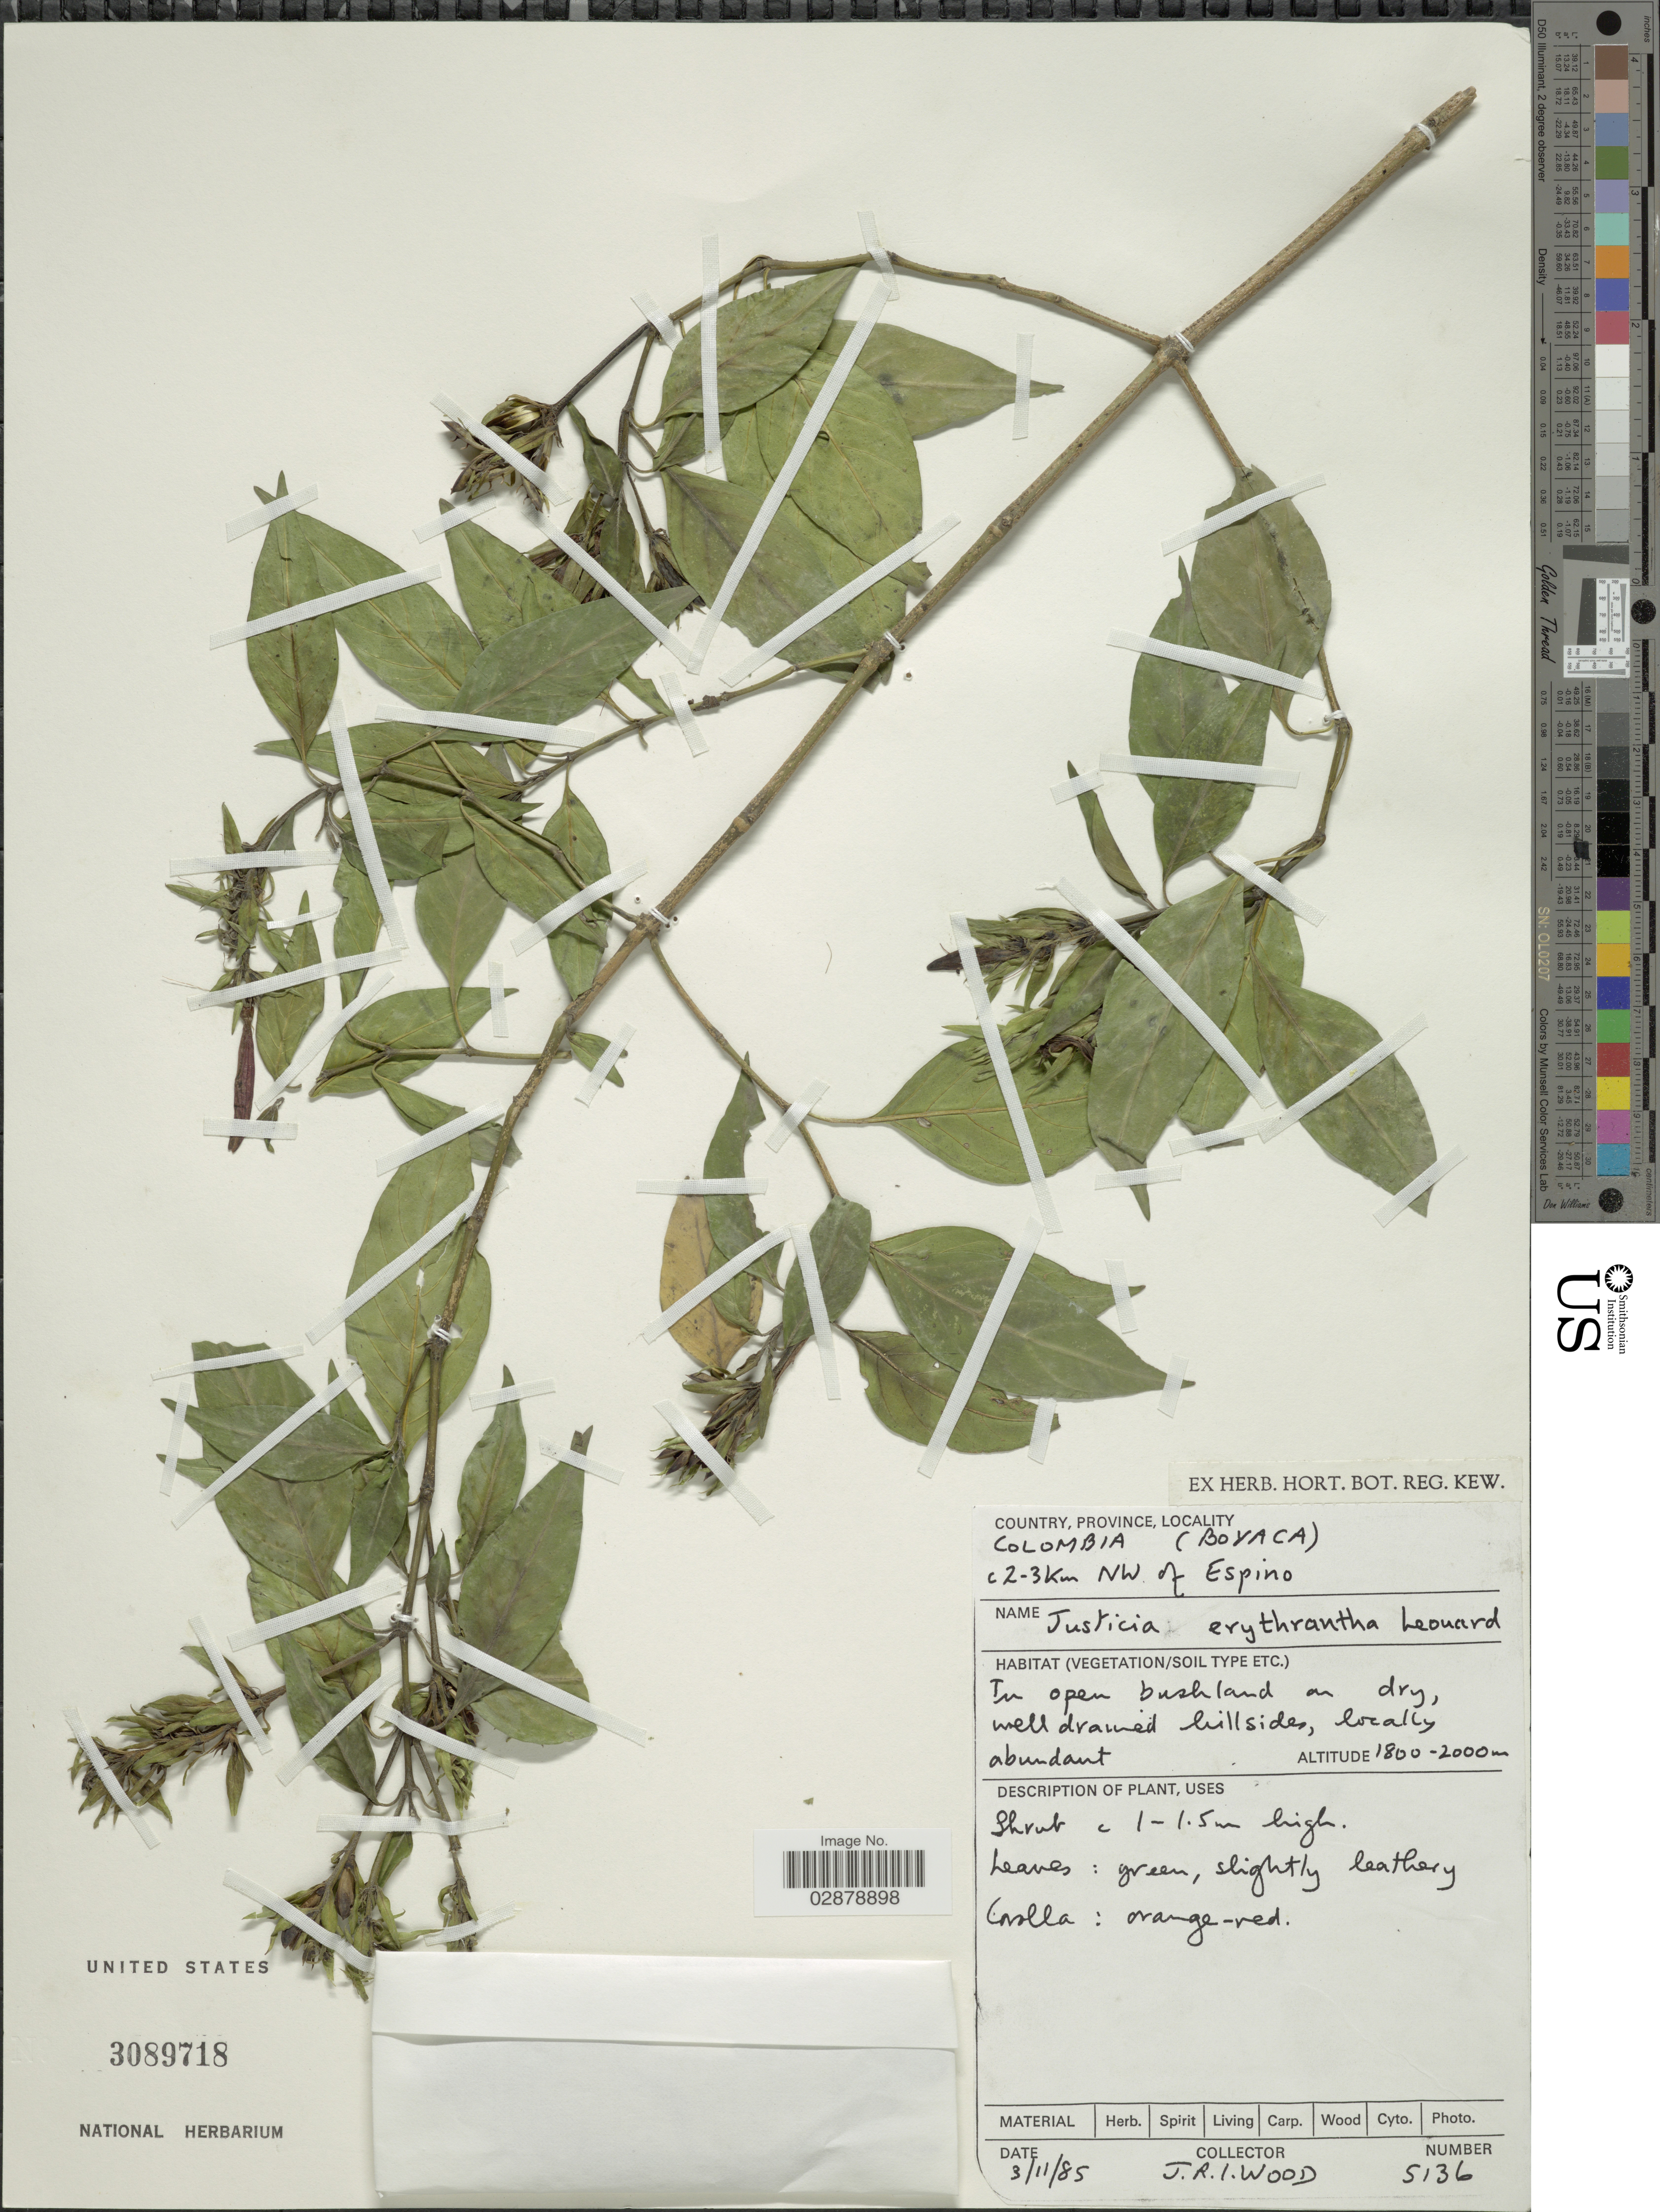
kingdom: Plantae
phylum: Tracheophyta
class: Magnoliopsida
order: Lamiales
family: Acanthaceae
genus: Justicia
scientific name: Justicia erythrantha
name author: Leonard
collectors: J. R. I. Wood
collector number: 5136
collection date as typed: Transcribed d/m/y: 3/11/85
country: Colombia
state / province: Boyacá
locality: C 2-3 km NW of Espino.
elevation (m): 1800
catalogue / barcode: US 3089718